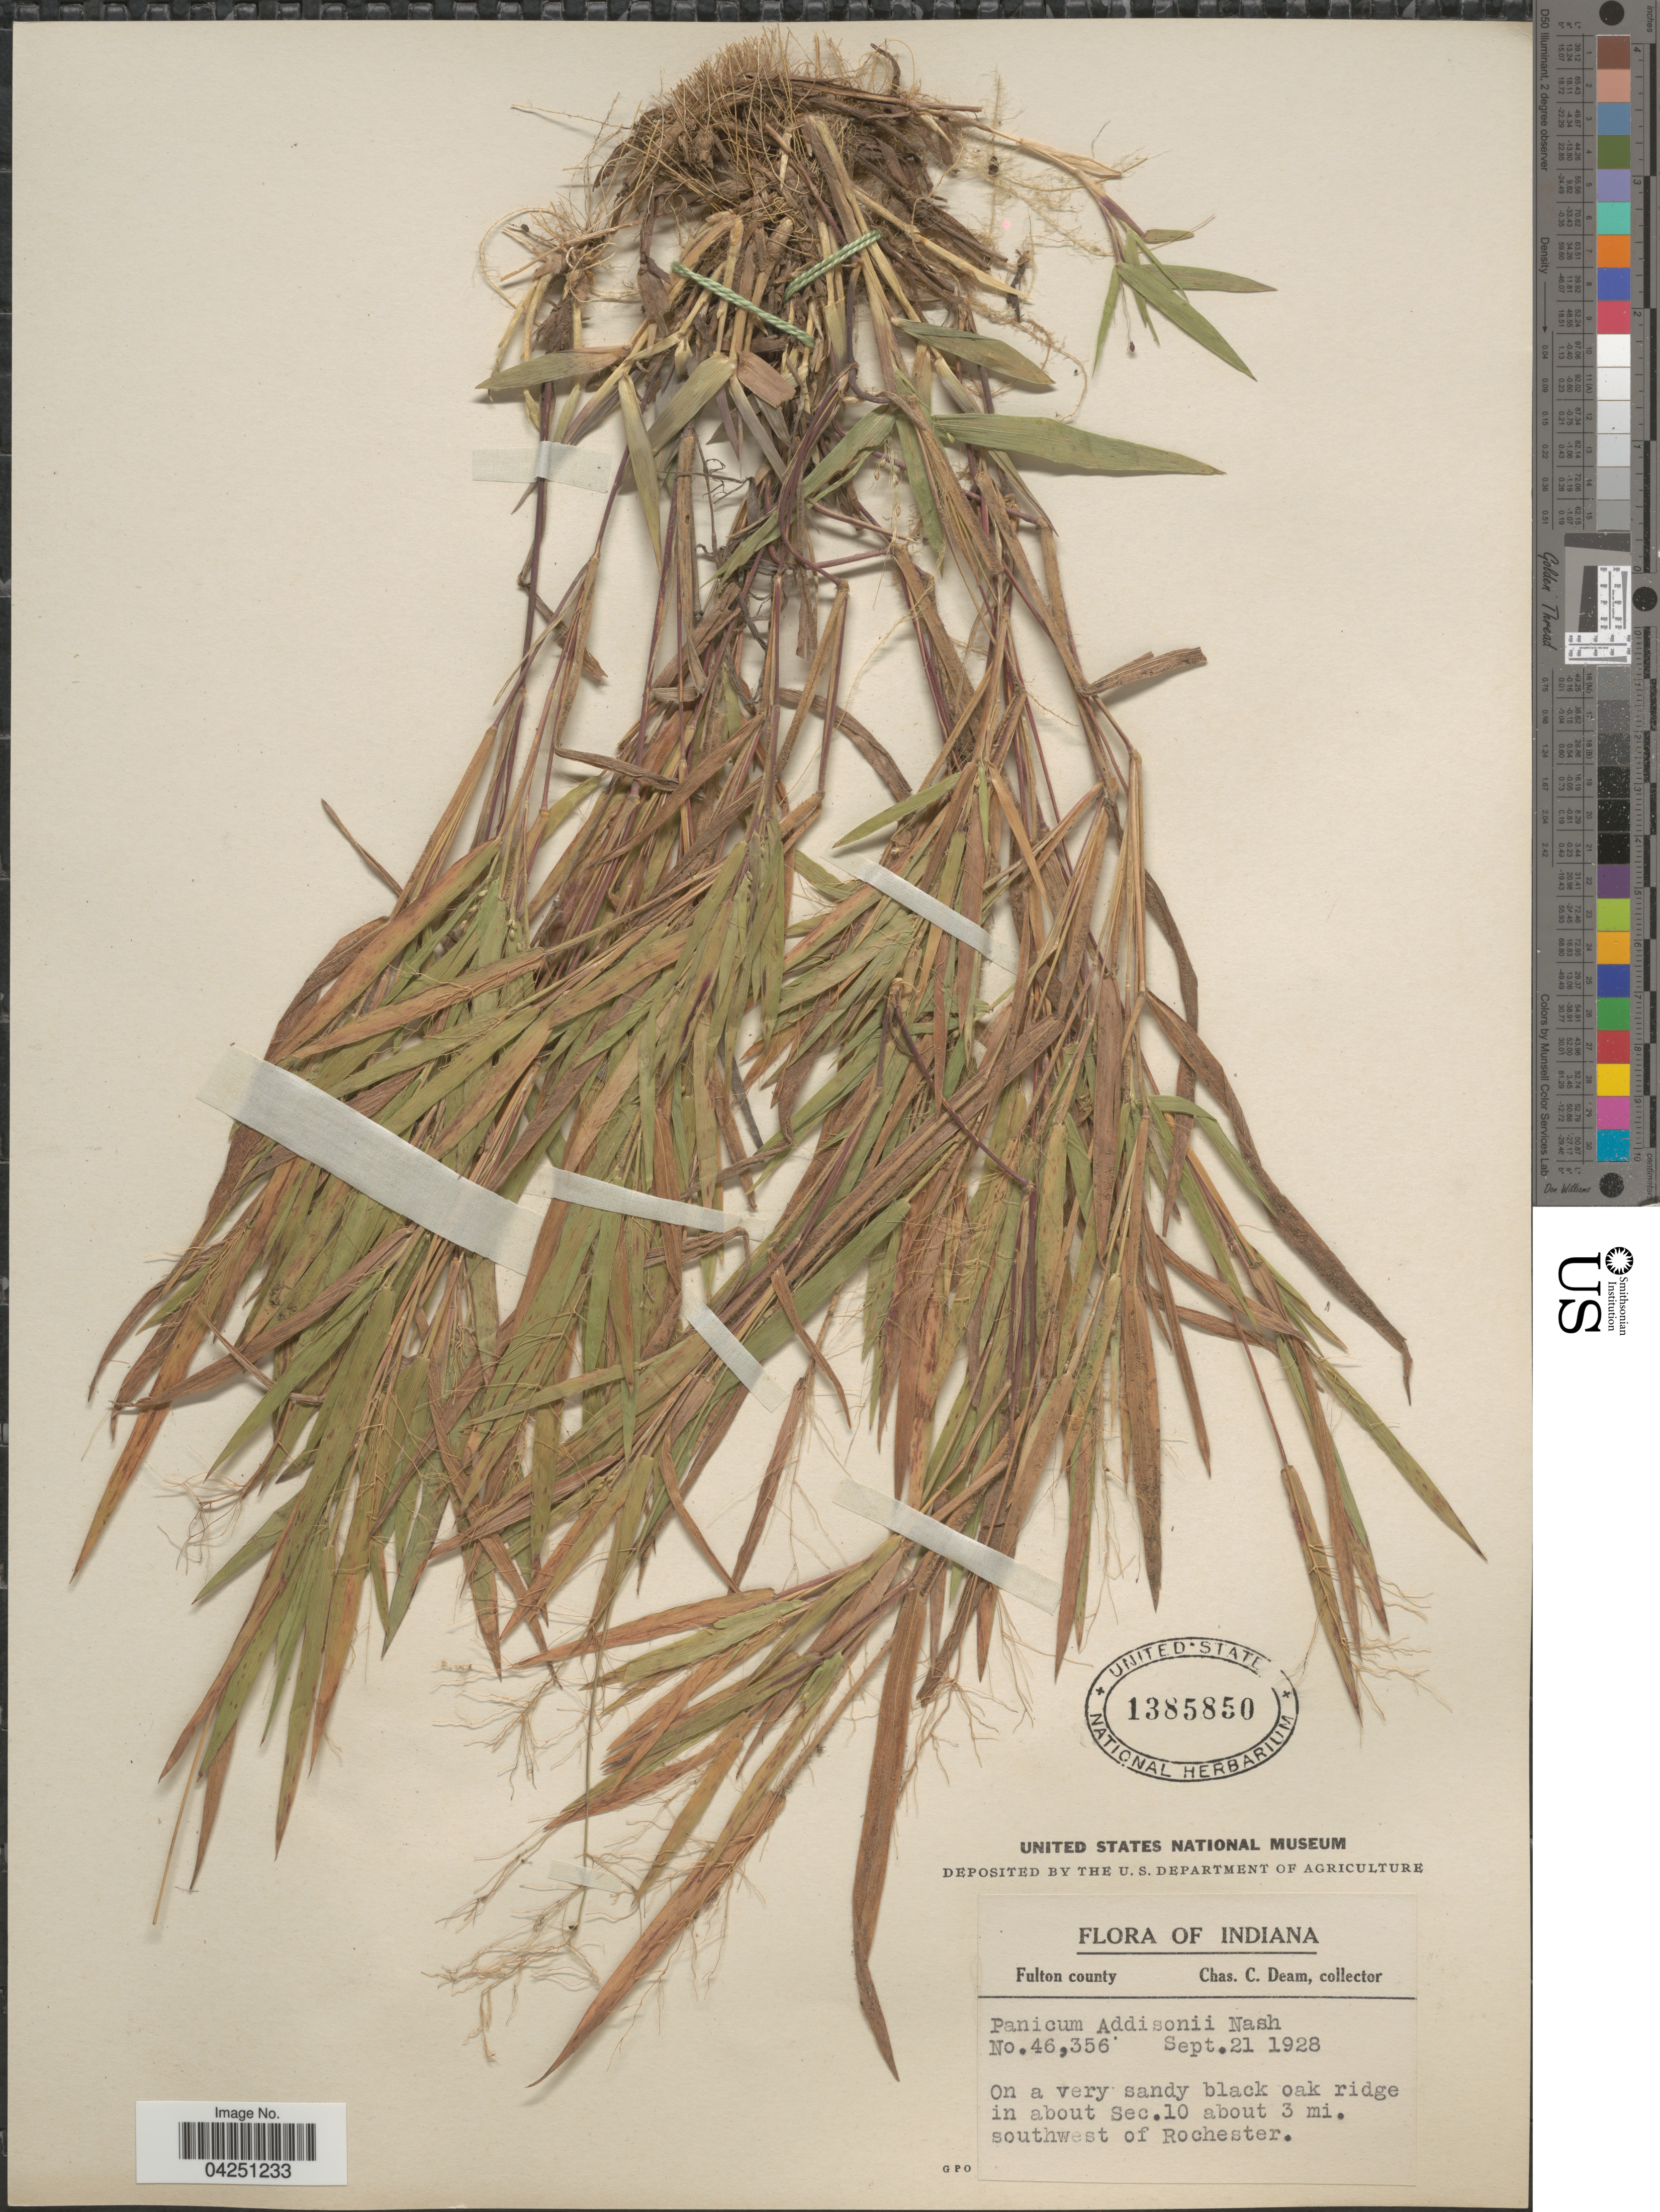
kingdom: Plantae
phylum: Tracheophyta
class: Liliopsida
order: Poales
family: Poaceae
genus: Dichanthelium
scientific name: Dichanthelium acuminatum var. acuminatum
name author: (Sw.) Gould & C.A. Clark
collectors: C. C. Deam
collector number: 46356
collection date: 1928-09-21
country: United States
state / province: Indiana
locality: Fulton county. On a very sandy black oak ridge in about Sec. 10 about 3 mi. southwest of Rochester.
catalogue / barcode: US 1385850